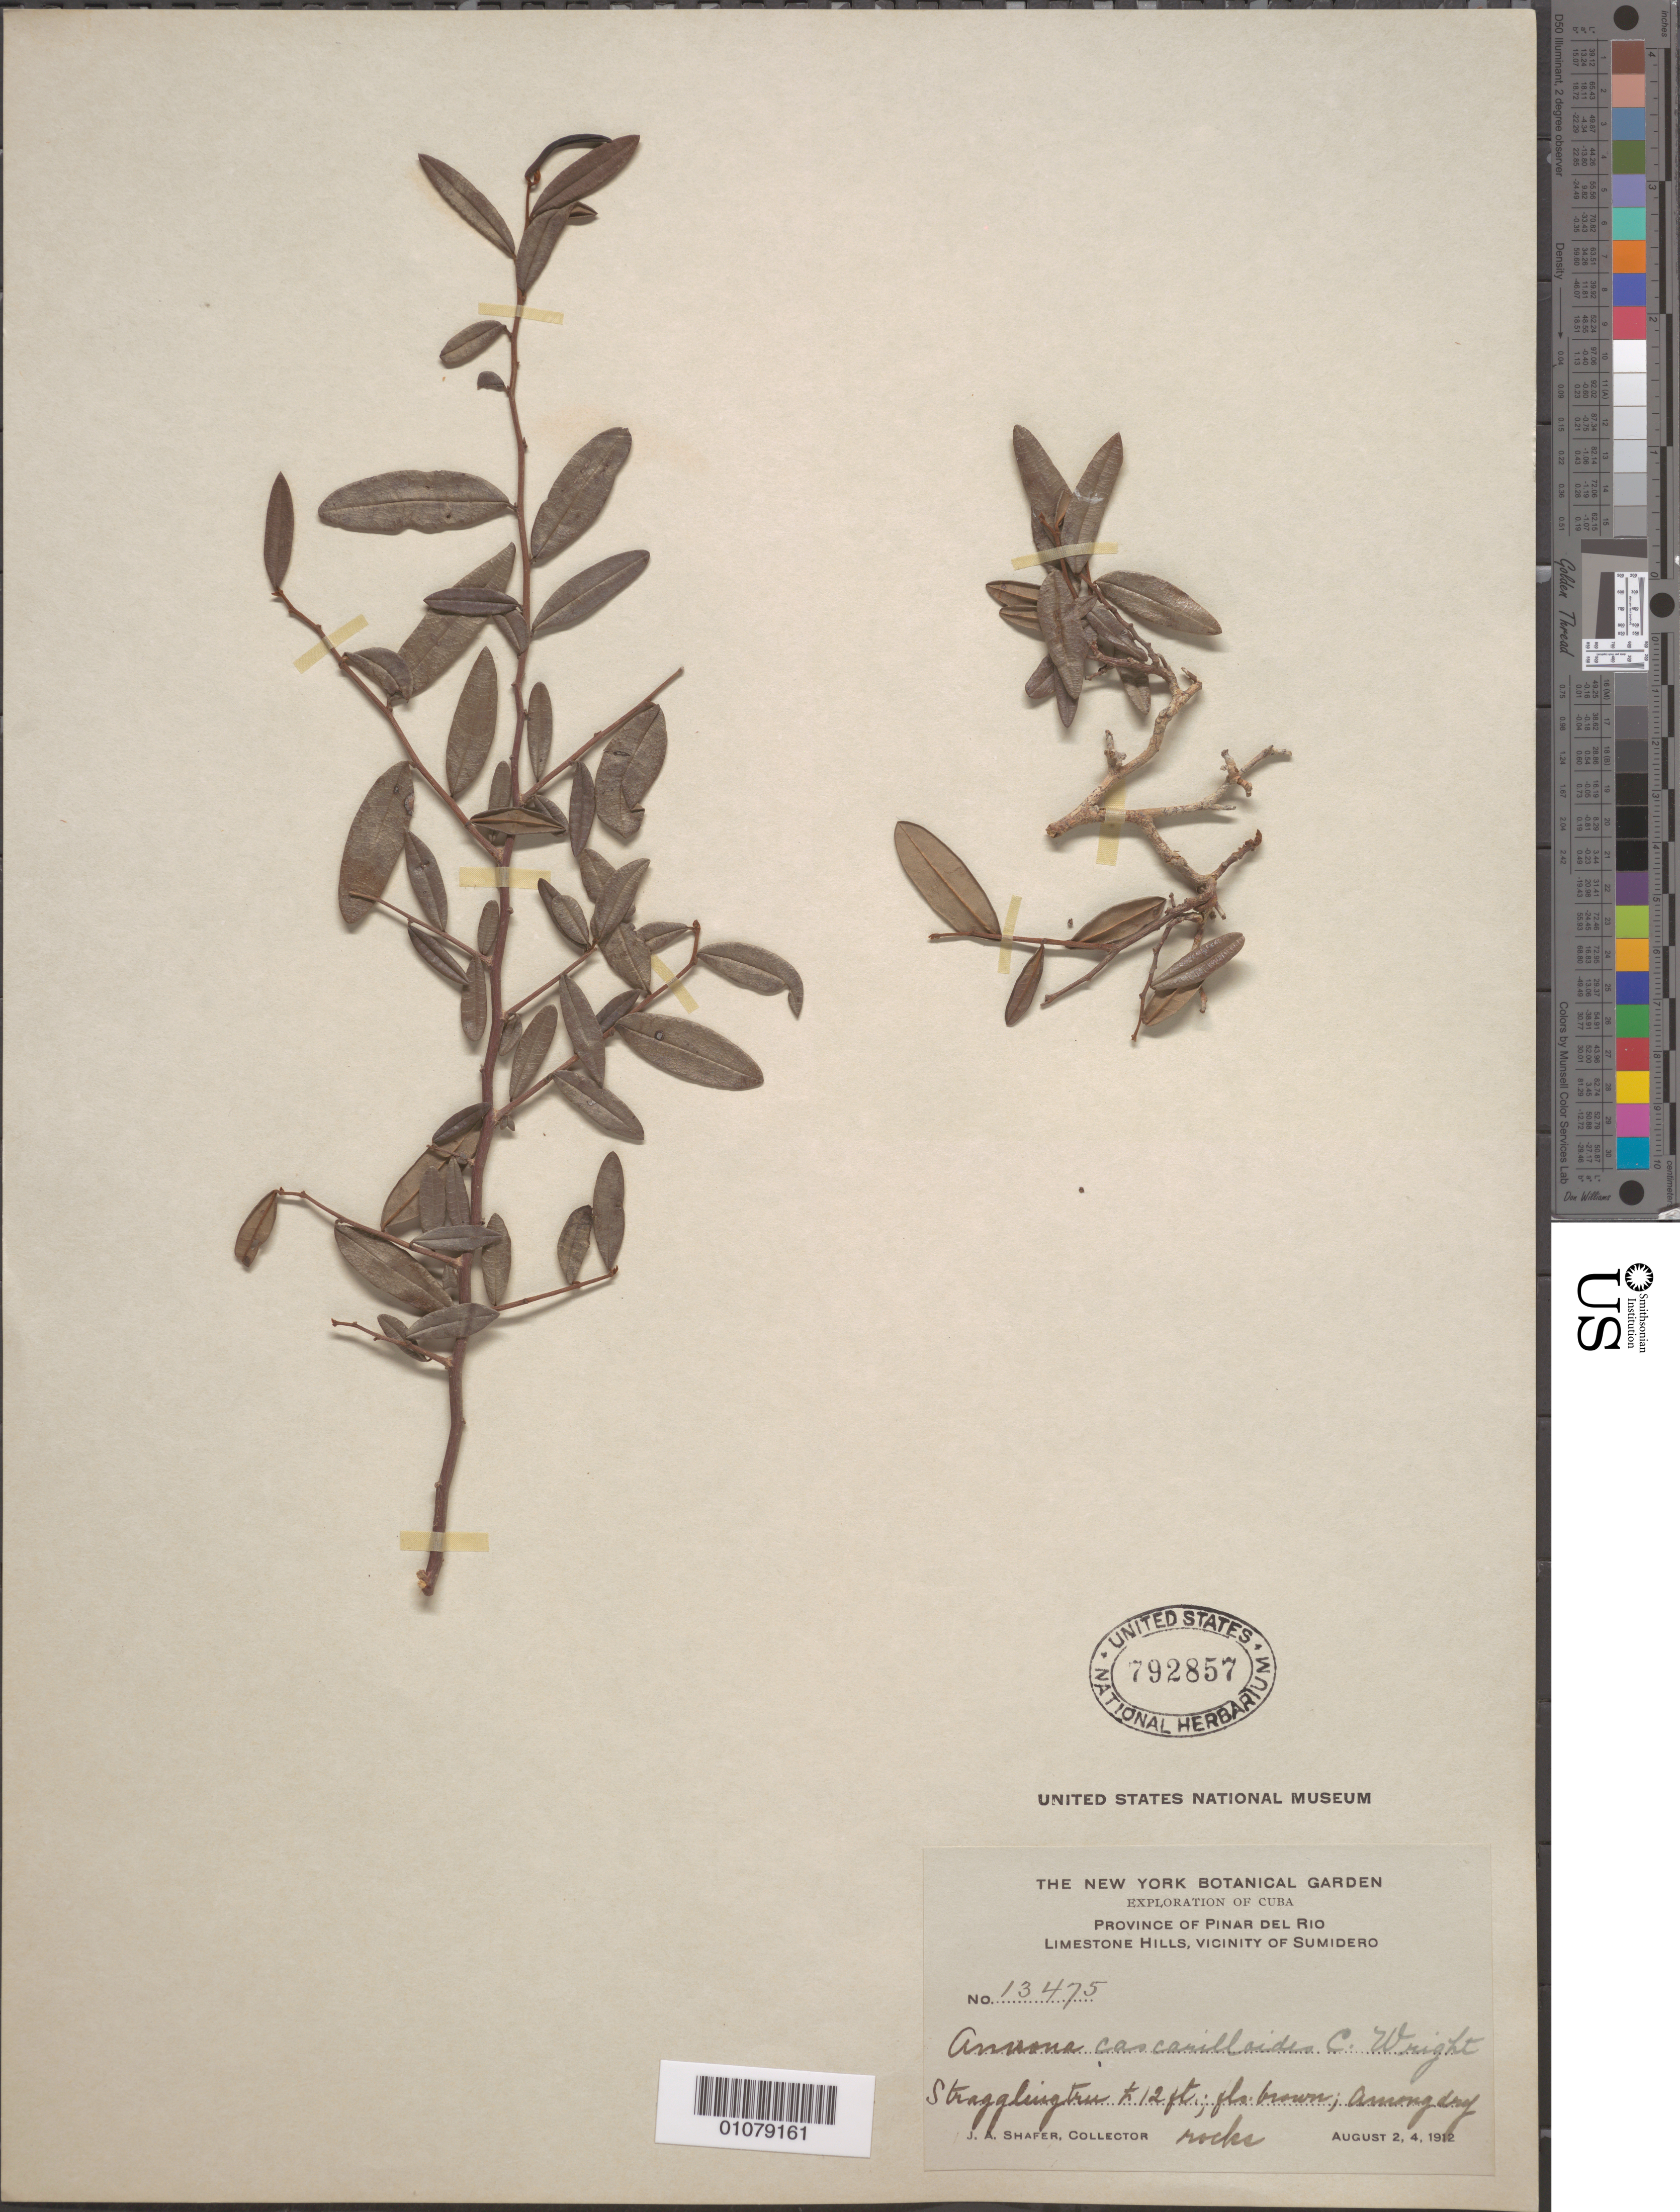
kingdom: Plantae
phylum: Tracheophyta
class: Magnoliopsida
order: Magnoliales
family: Annonaceae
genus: Annona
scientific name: Annona cascarilloides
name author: Griseb.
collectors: J. A. Shafer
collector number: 13475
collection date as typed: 02 Aug 1912 and 04 Aug 1912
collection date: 1912-08-02,1912-08-04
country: Cuba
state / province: Pinar del Rio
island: Cuba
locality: Province of Pinar del Rio, Limestone hills, Vicinity of Sumidero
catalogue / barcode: US 792857